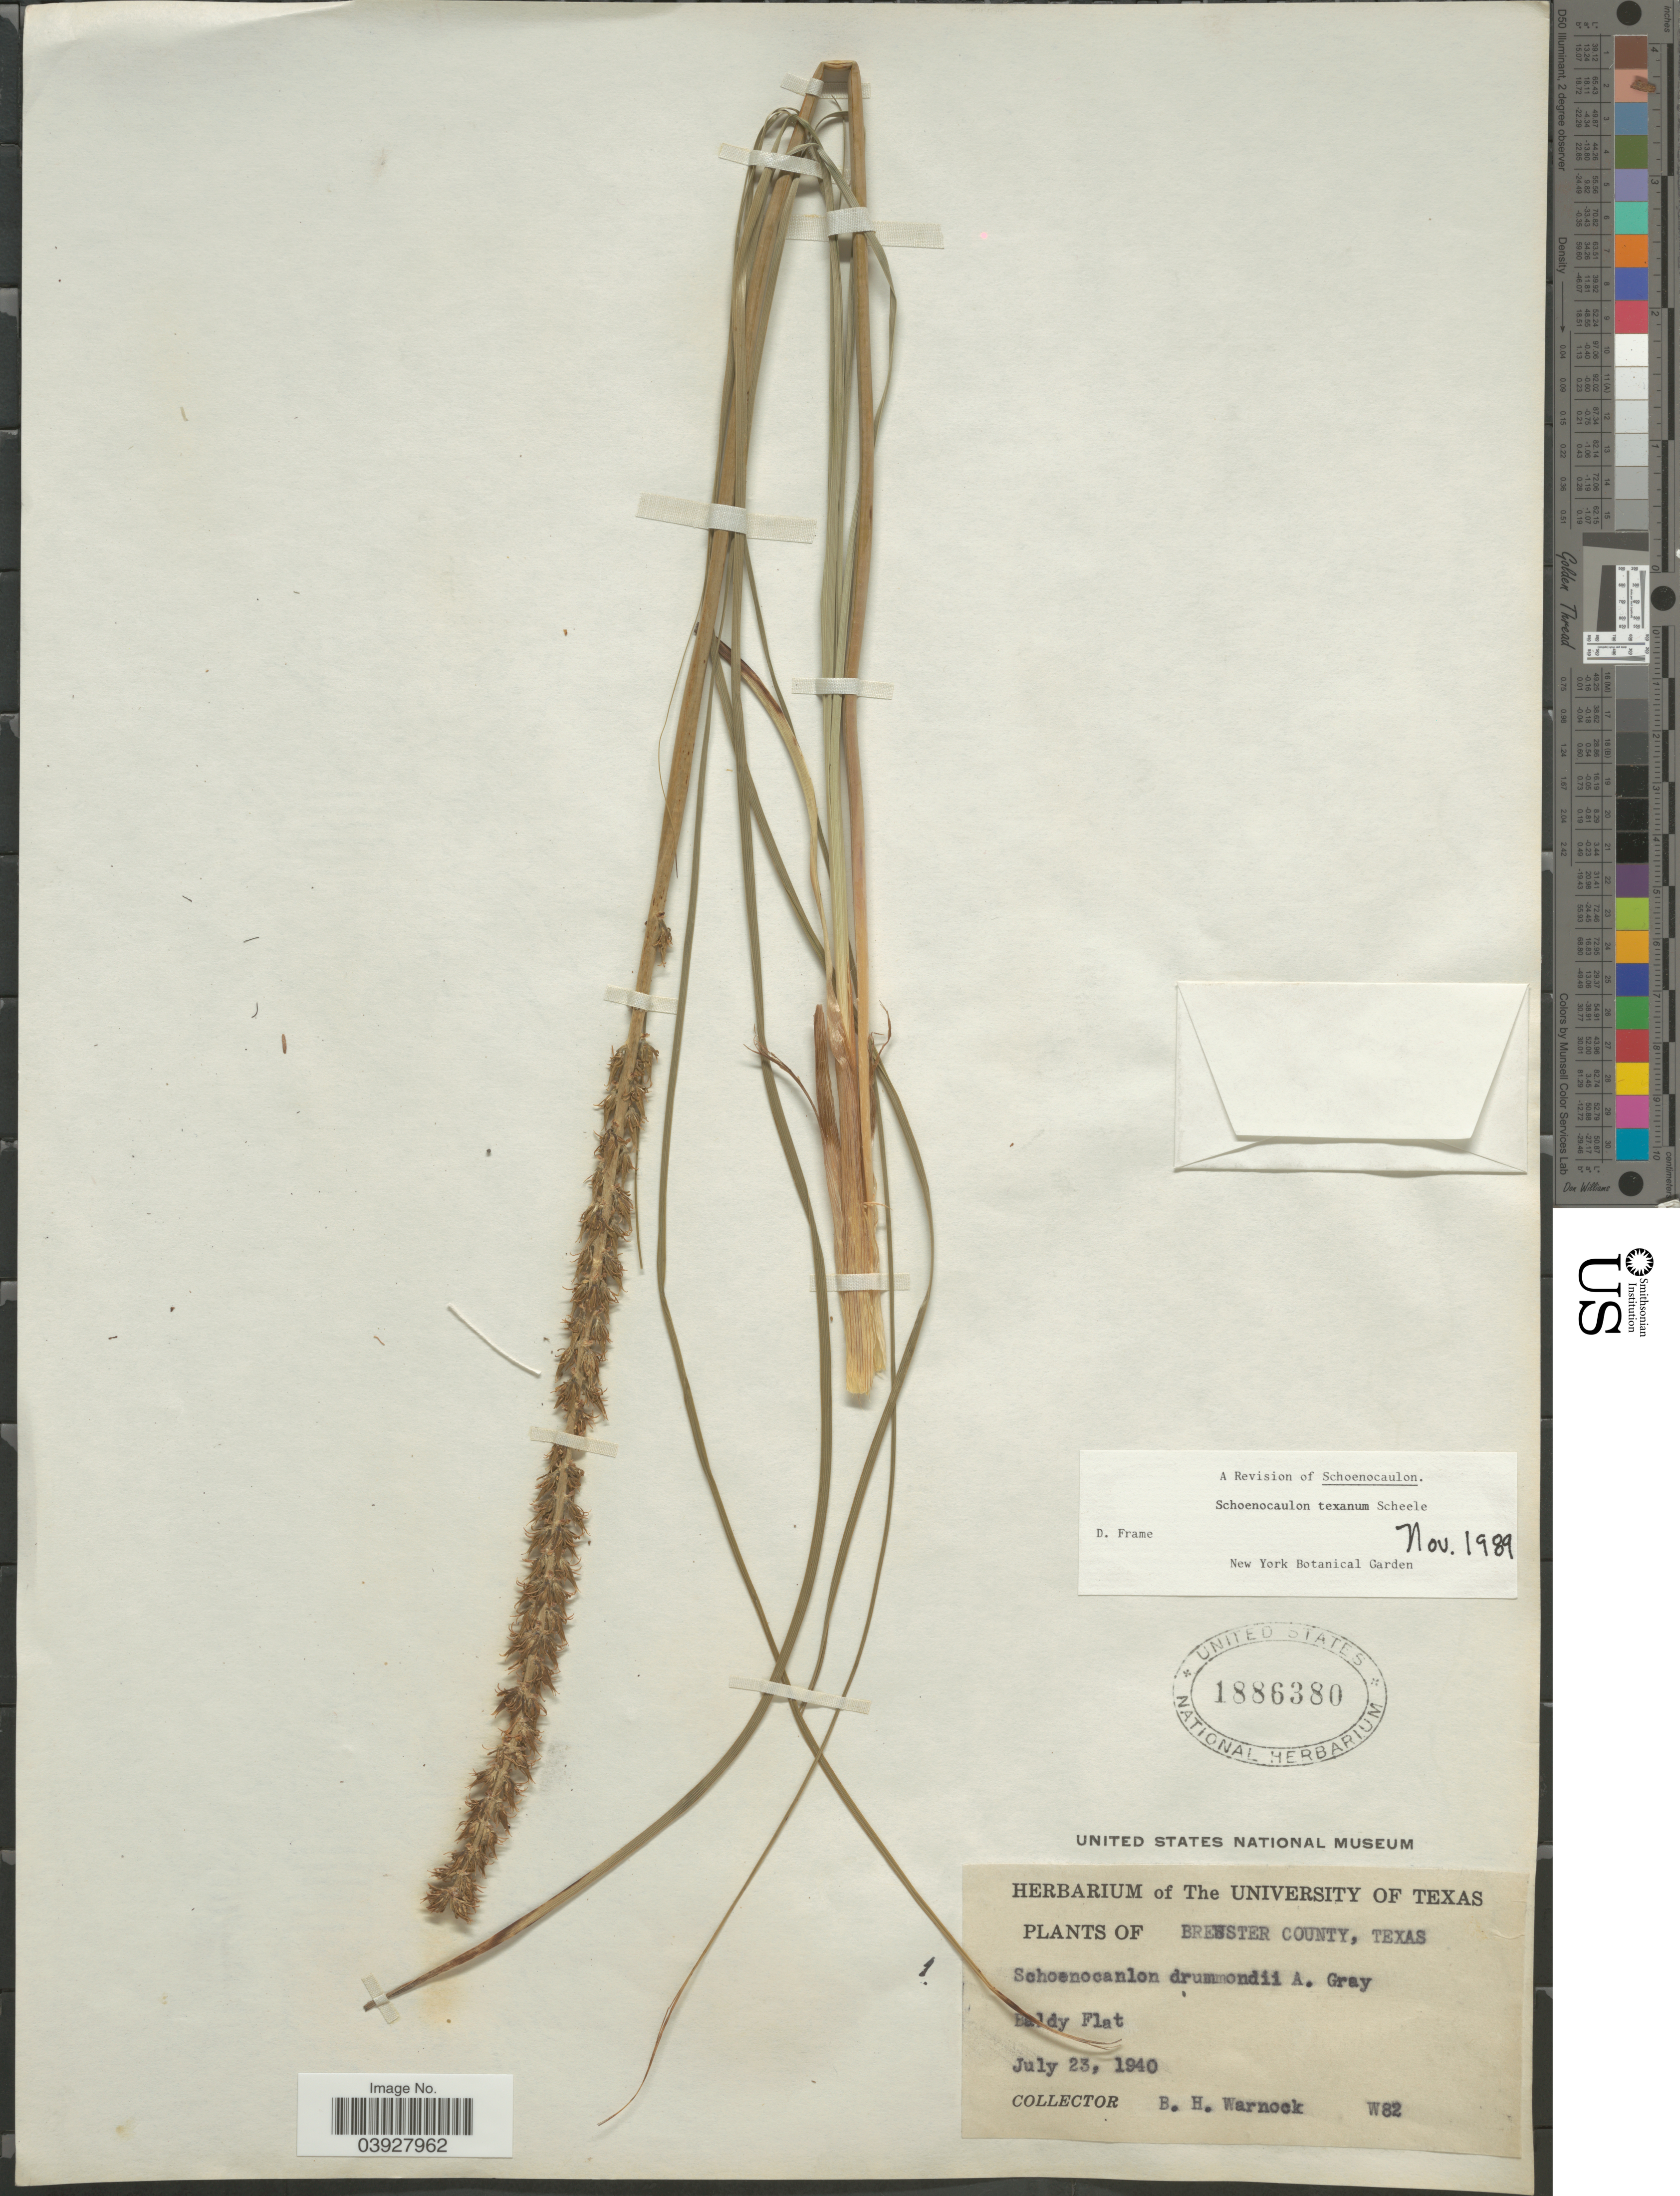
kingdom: Plantae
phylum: Tracheophyta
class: Liliopsida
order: Liliales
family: Melanthiaceae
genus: Schoenocaulon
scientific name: Schoenocaulon texanum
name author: Scheele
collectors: B. H. Warnock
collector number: W82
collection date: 1940-07-23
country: United States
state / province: Texas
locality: Brewster County. Baldy Flat.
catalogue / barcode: US 1886380